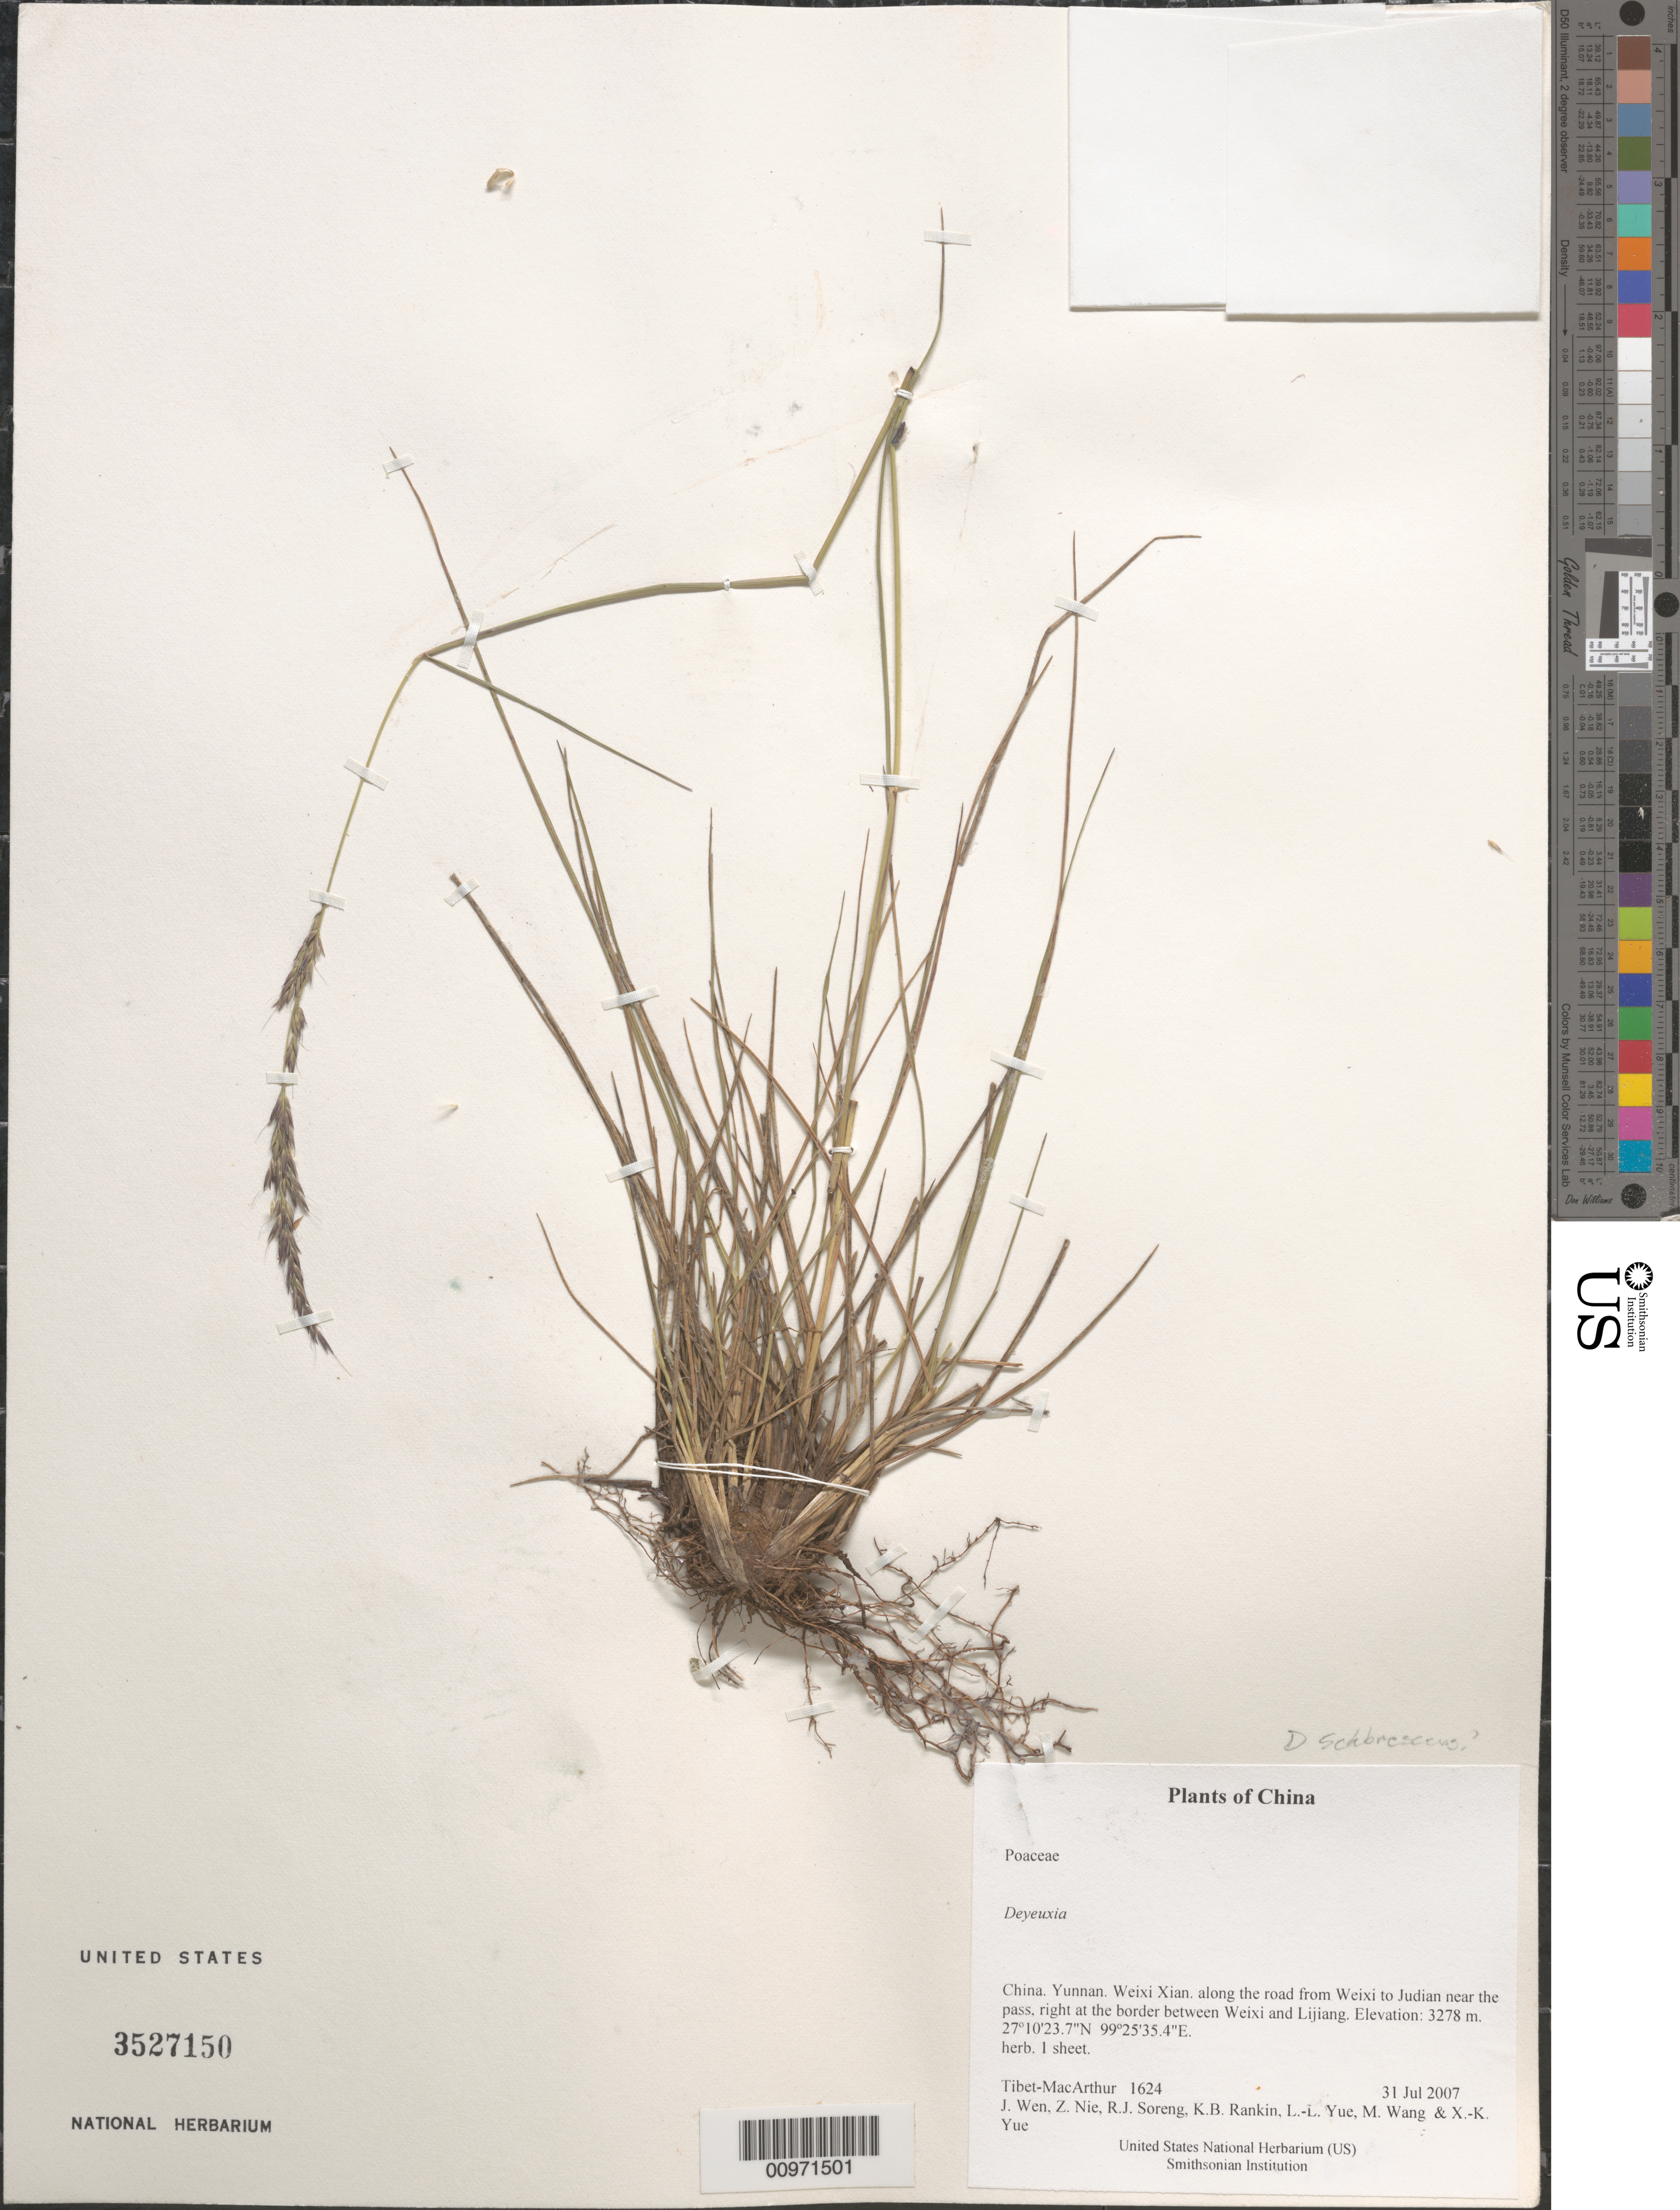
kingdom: Plantae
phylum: Tracheophyta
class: Liliopsida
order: Poales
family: Poaceae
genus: Deyeuxia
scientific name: Deyeuxia scabrescens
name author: (Griseb.) Munro ex Duthie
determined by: Soreng, Robert J., Research Associate (BOT), Smithsonian Institution - National Museum of Natural History (UNITED STATES)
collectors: Tibet-MacArthur, J. Wen, Z. Nie, R. J. Soreng, K. Rankin, L. Yue, M. Wang & X. Yue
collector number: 1624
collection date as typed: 31 Jul 2007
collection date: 2007-07-31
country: China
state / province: Yunnan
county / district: Weixi Xian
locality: along the road from Weixi to Judian near the pass, right at the border between Weixi and Lijiang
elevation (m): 3278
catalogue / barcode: US 3527150